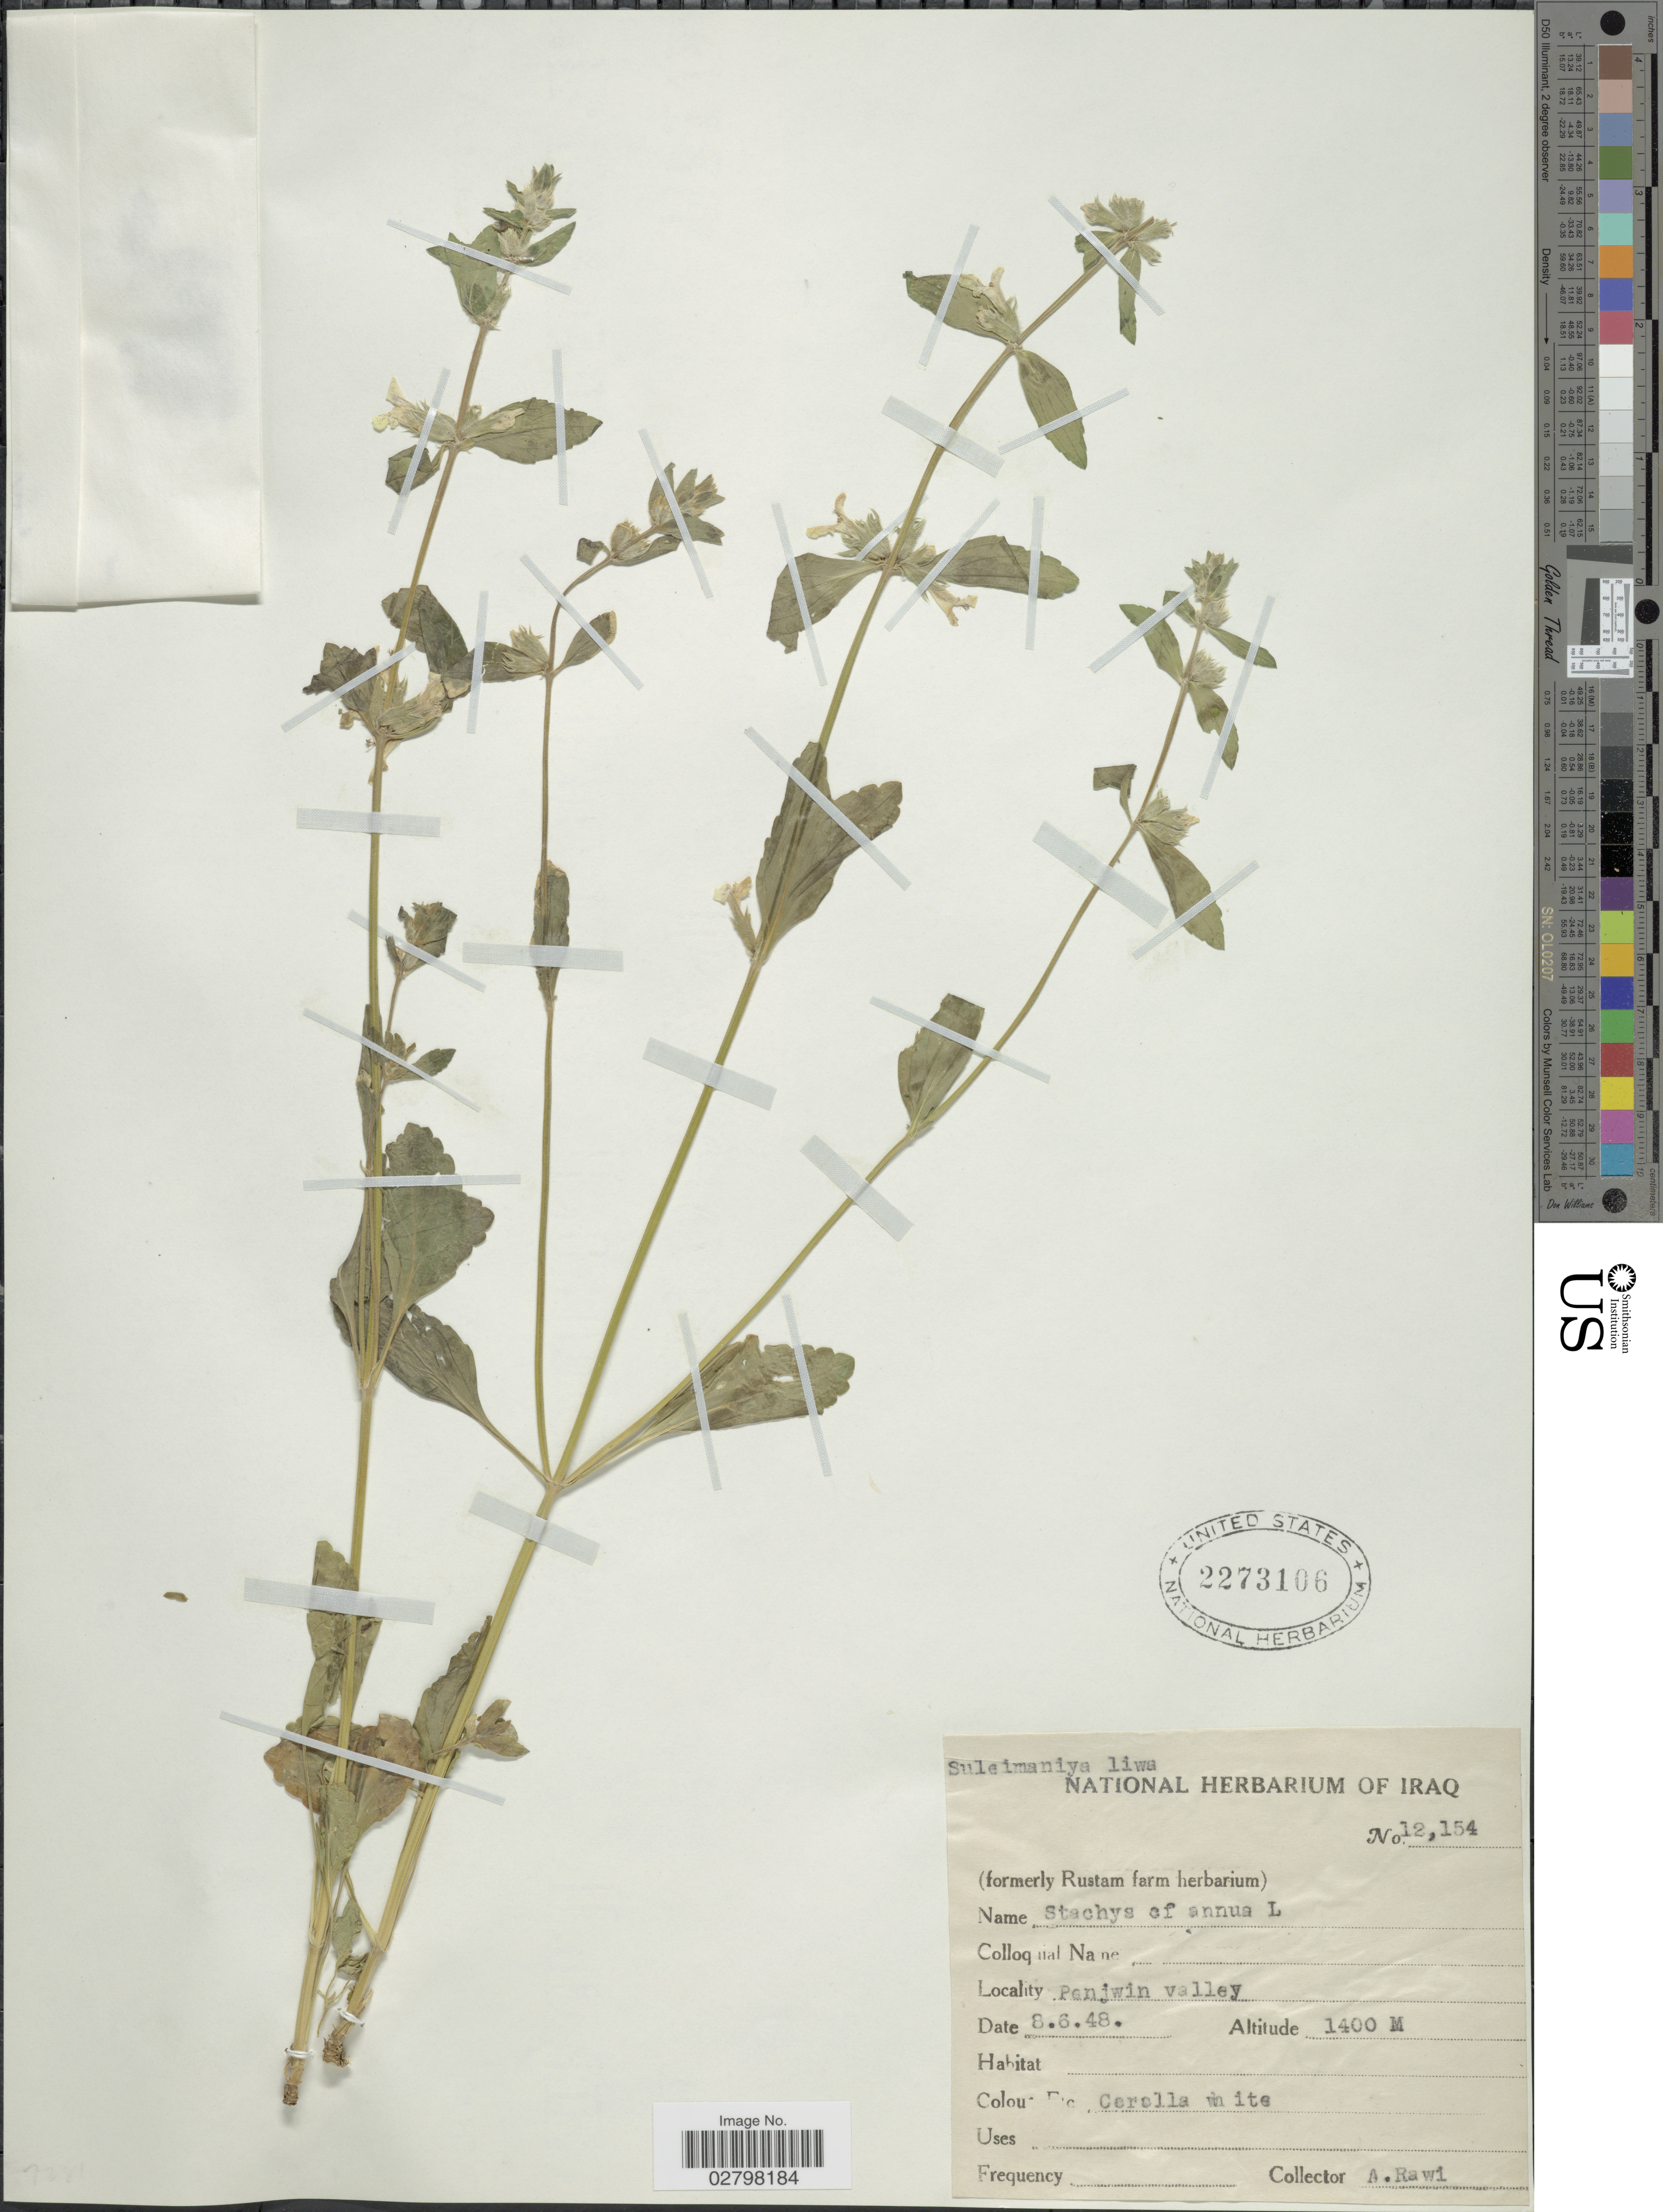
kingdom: Plantae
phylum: Tracheophyta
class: Magnoliopsida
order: Lamiales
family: Lamiaceae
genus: Stachys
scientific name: Stachys annua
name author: (L.) L.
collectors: A. Rawi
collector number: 12154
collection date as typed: Transcribed d/m/y: 8/6/48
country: Iraq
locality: Suleimaniya liwa. Penjwin valley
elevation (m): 1400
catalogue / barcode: US 2273106